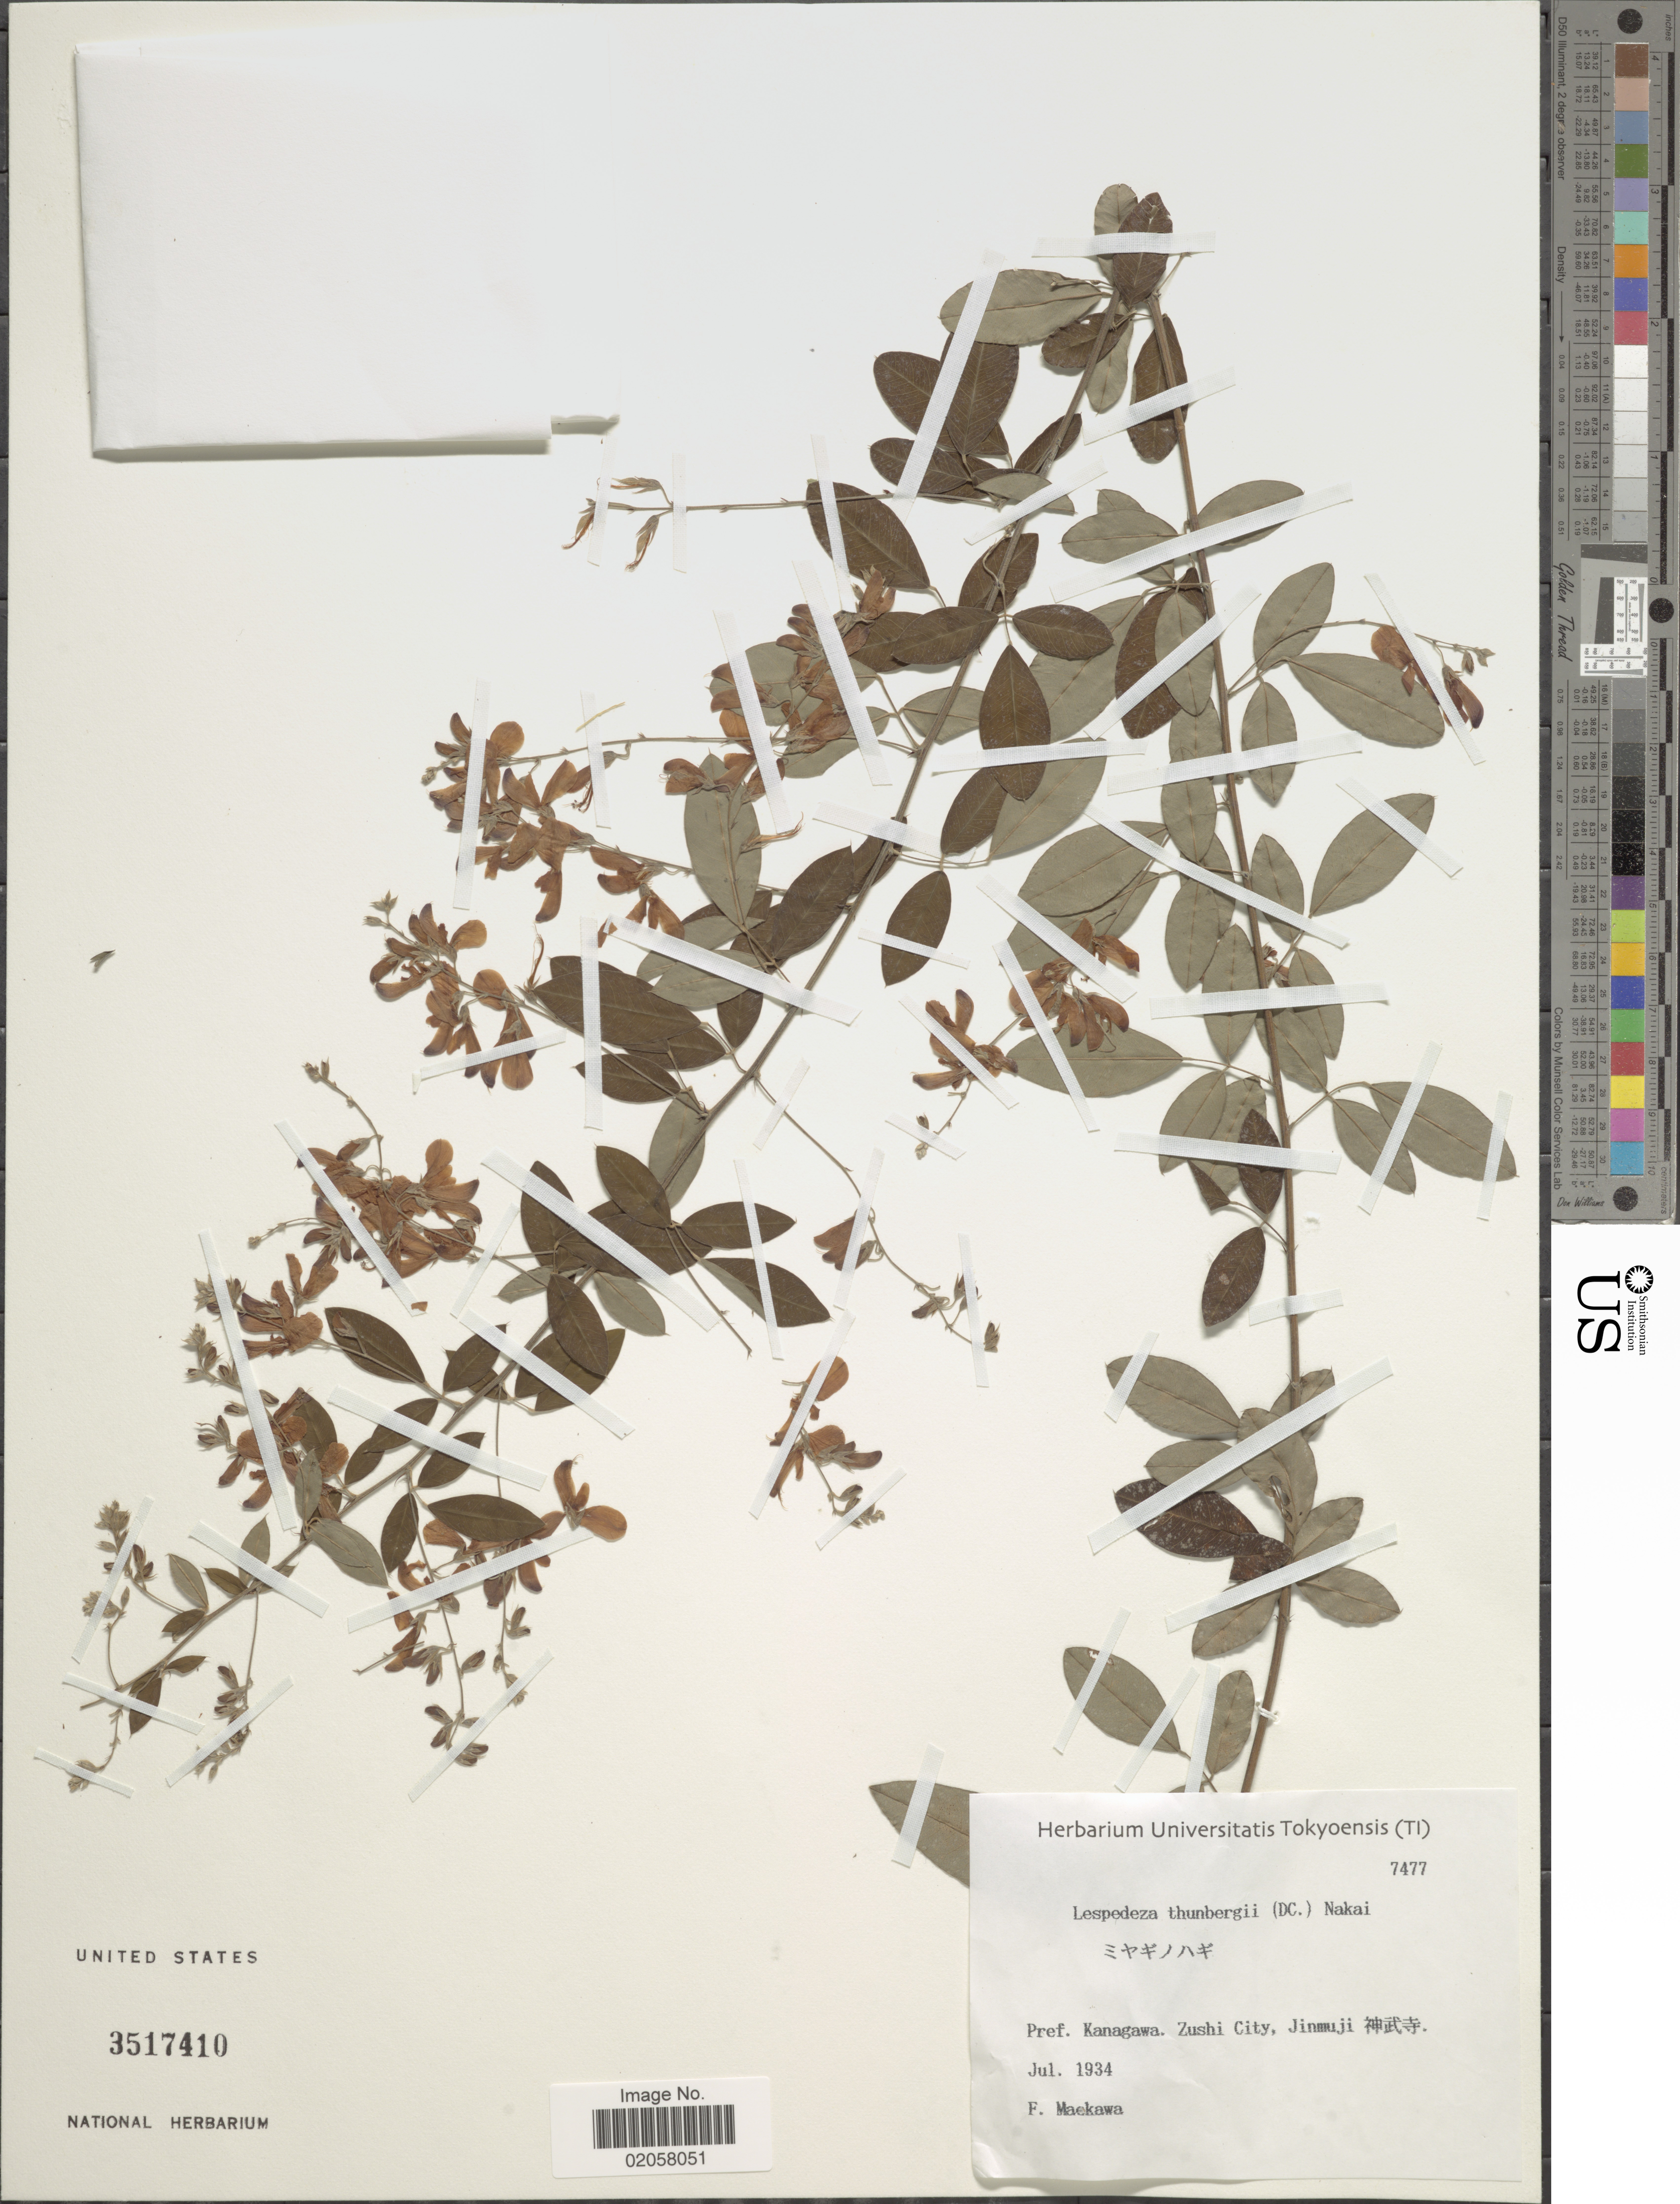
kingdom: Plantae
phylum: Tracheophyta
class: Magnoliopsida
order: Fabales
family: Fabaceae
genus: Lespedeza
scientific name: Lespedeza thunbergii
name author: (DC.) Nakai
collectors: F. Maekawa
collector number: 7477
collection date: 1934-07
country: Japan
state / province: Kanagawa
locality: Zushi City, Jinmuji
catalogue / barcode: US 3517410